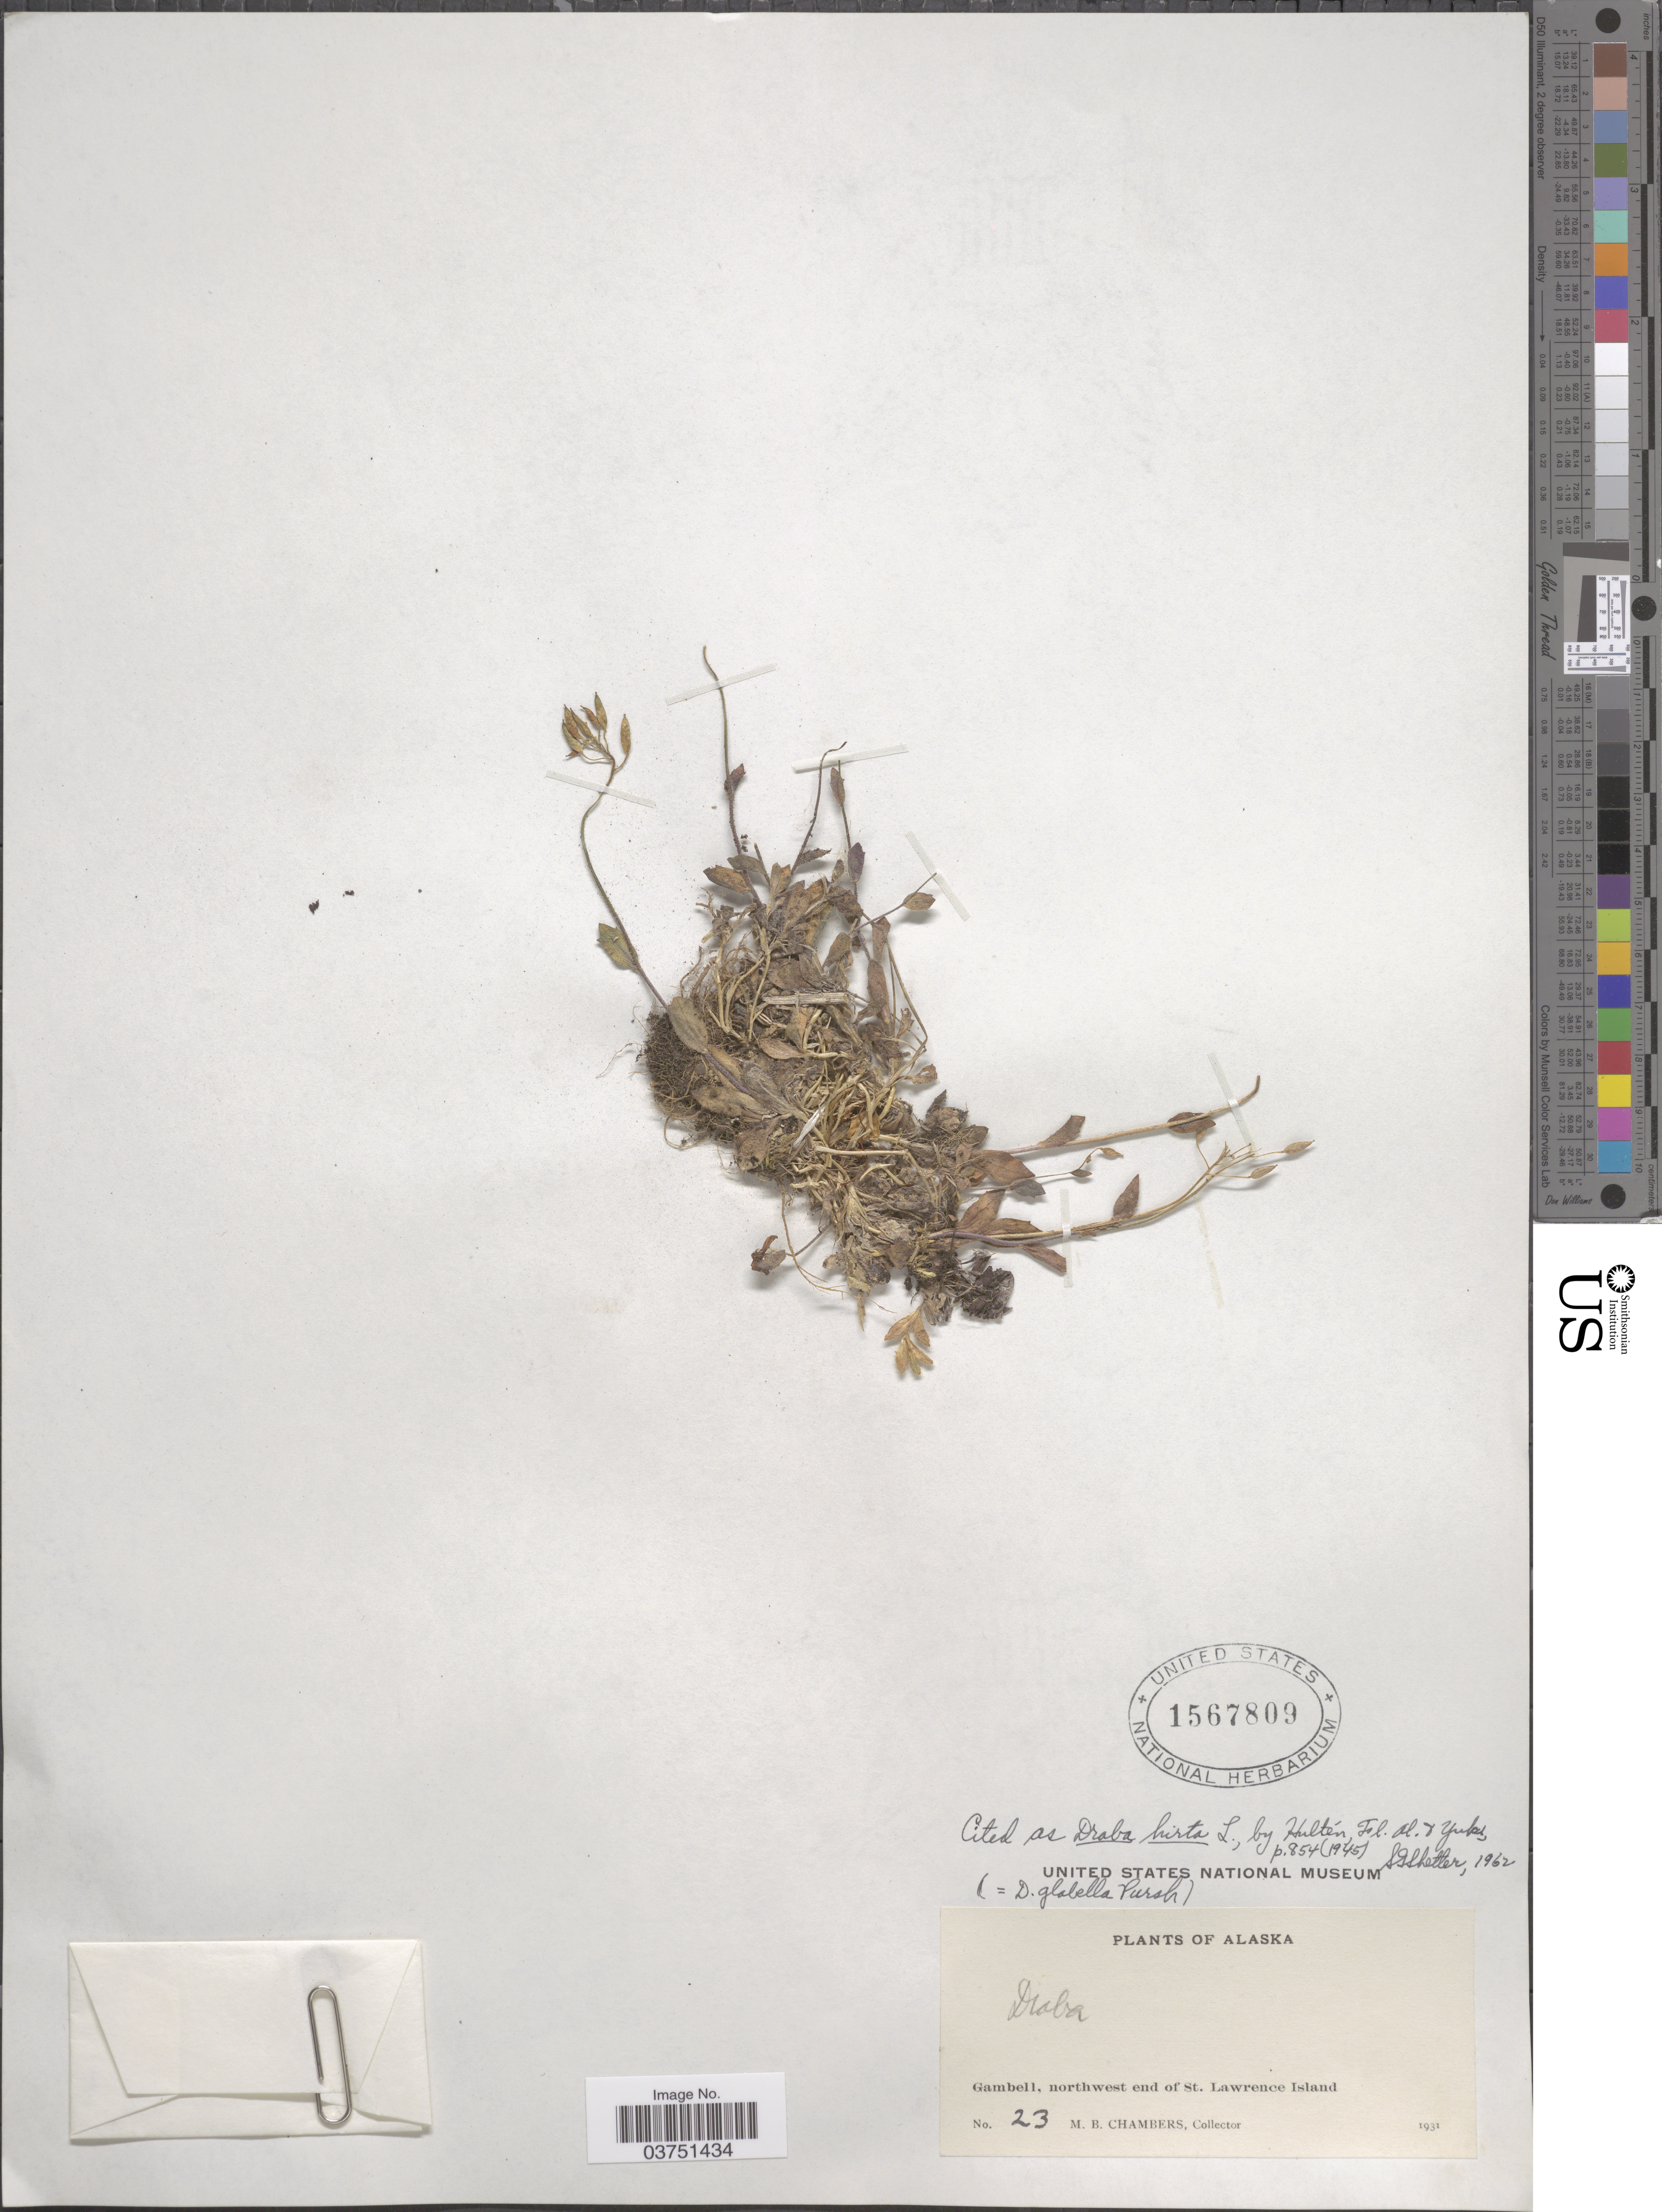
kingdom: Plantae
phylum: Tracheophyta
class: Magnoliopsida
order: Brassicales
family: Brassicaceae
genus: Draba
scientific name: Draba glabella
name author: Pursh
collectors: M. Chambers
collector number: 23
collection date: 1931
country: United States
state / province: Alaska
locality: Gambell, northwest end of St. Lawrence Island.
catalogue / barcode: US 1567809